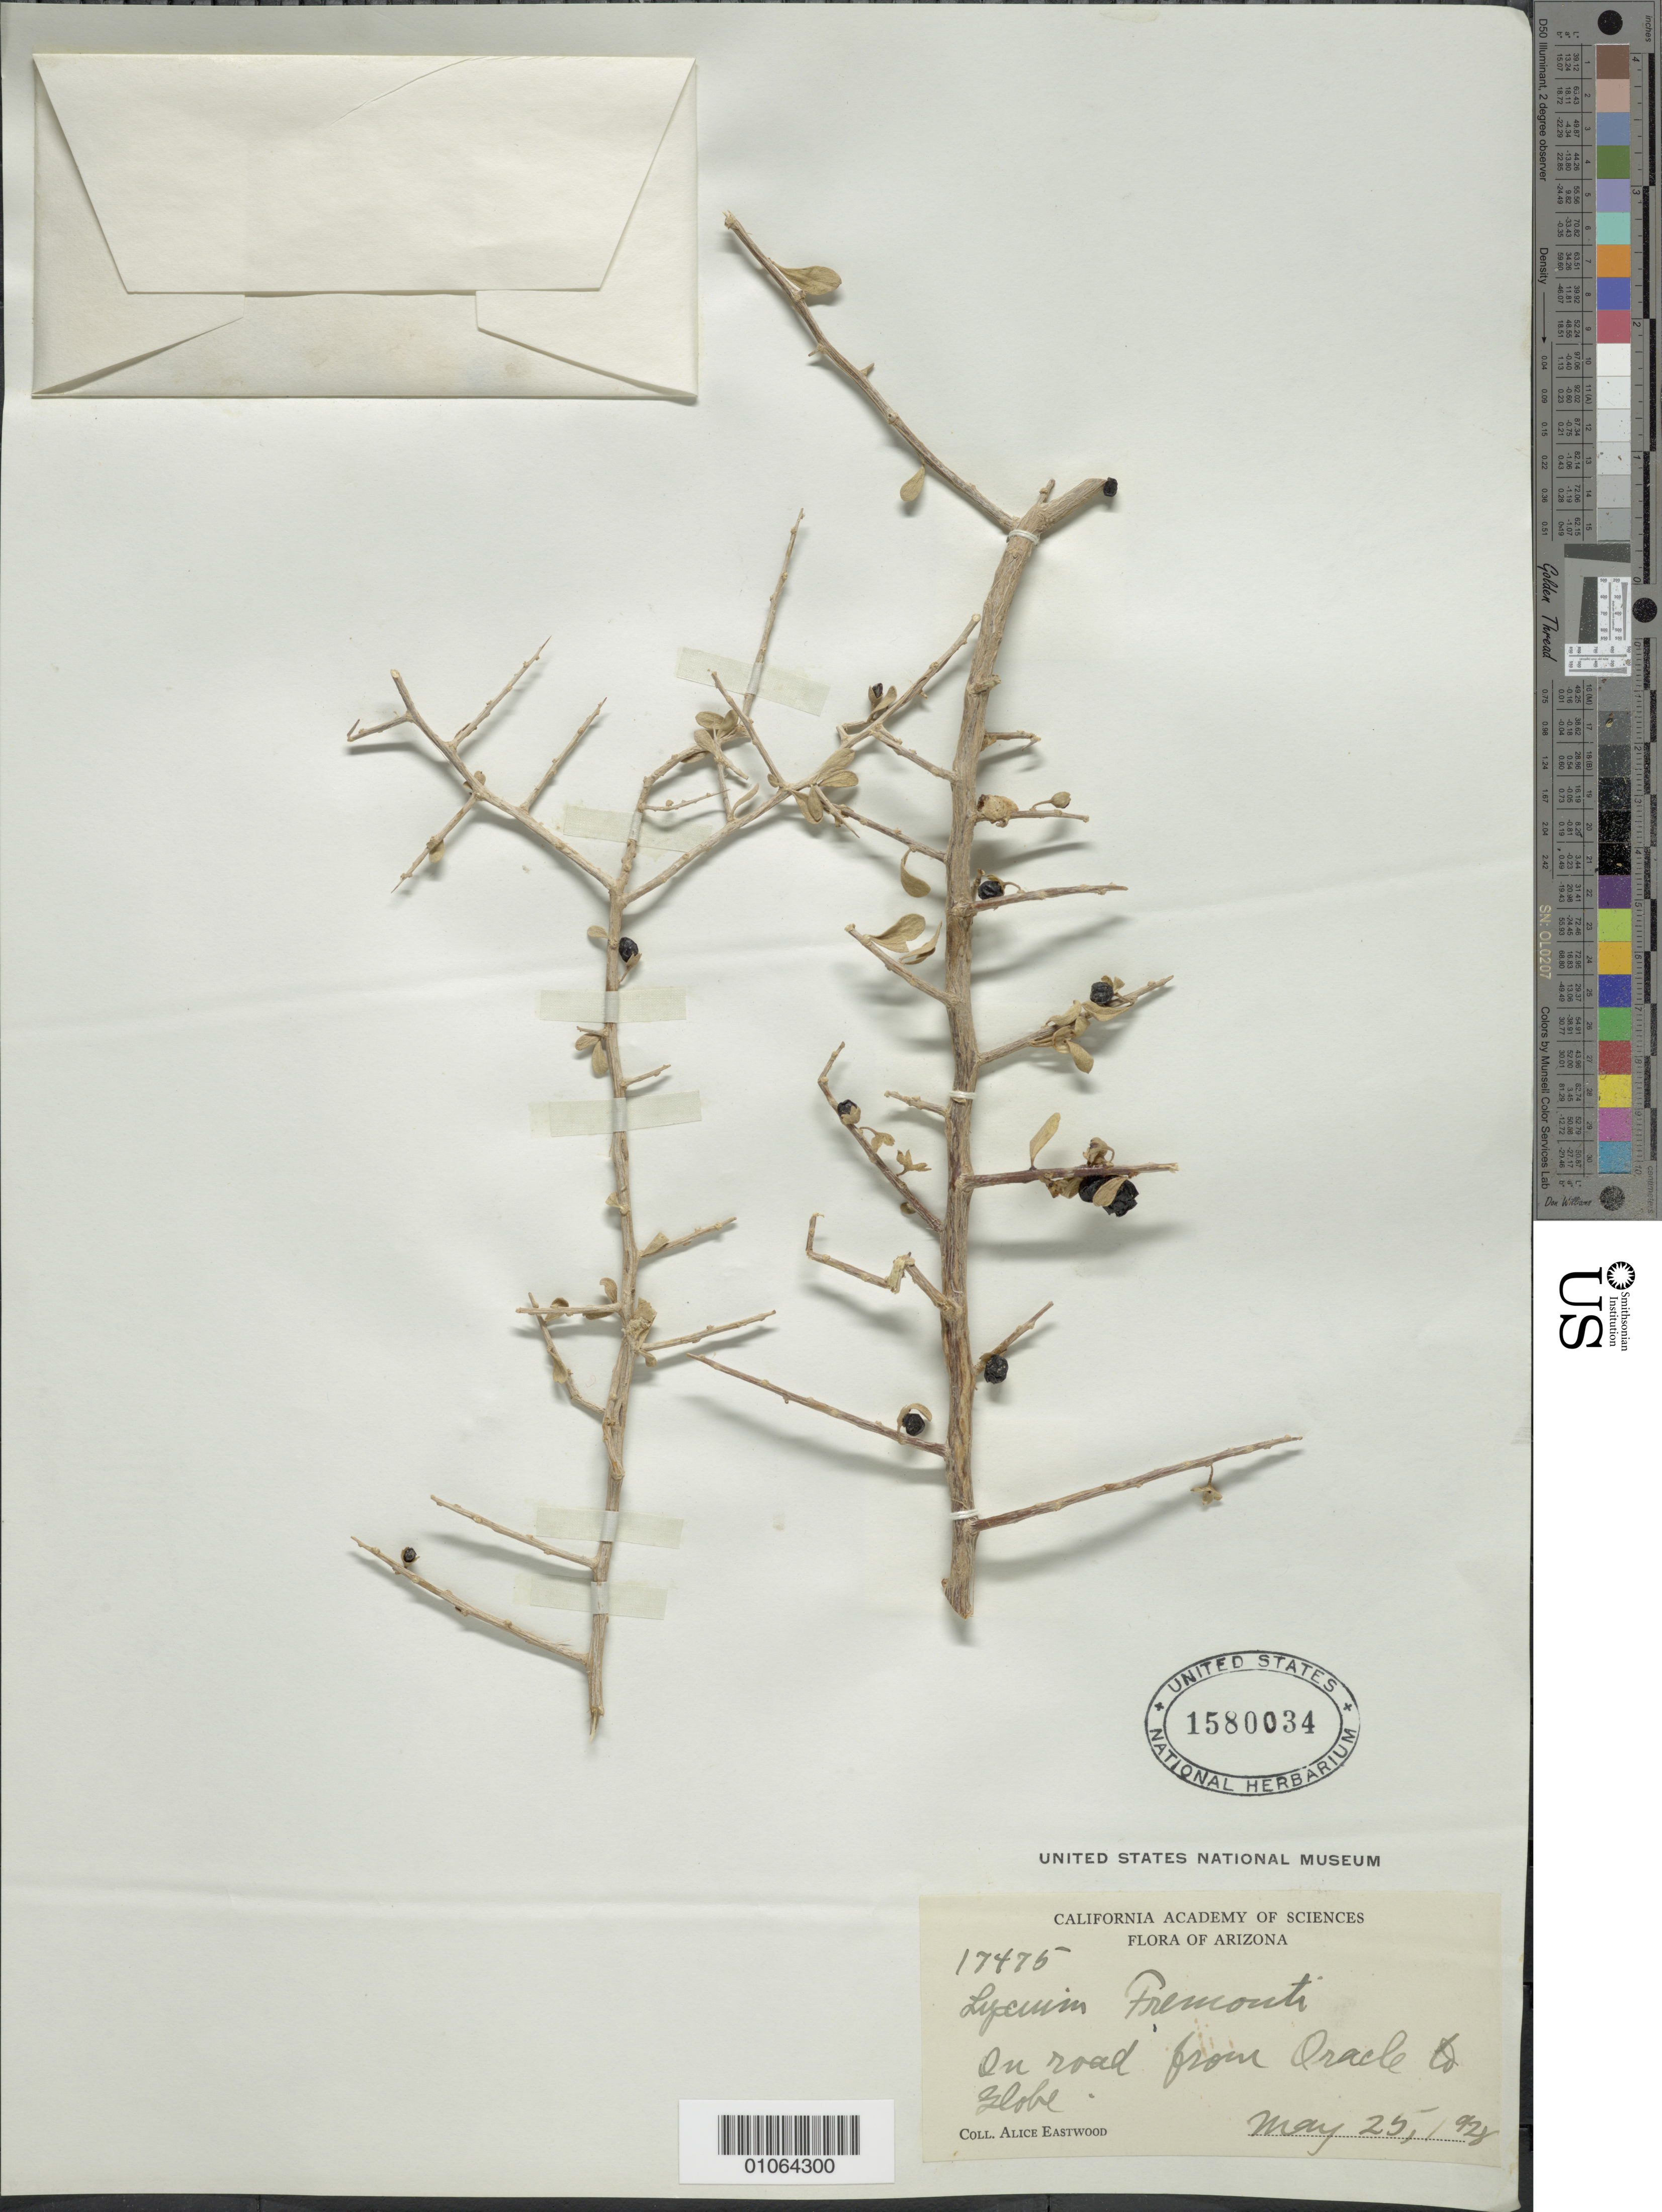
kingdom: Plantae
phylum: Tracheophyta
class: Magnoliopsida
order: Solanales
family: Solanaceae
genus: Lycium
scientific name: Lycium fremontii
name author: A. Gray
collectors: A. Eastwood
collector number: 17475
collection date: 1928-05-25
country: United States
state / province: Arizona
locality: On road from Oracle to Globe.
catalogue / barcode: US 1580034